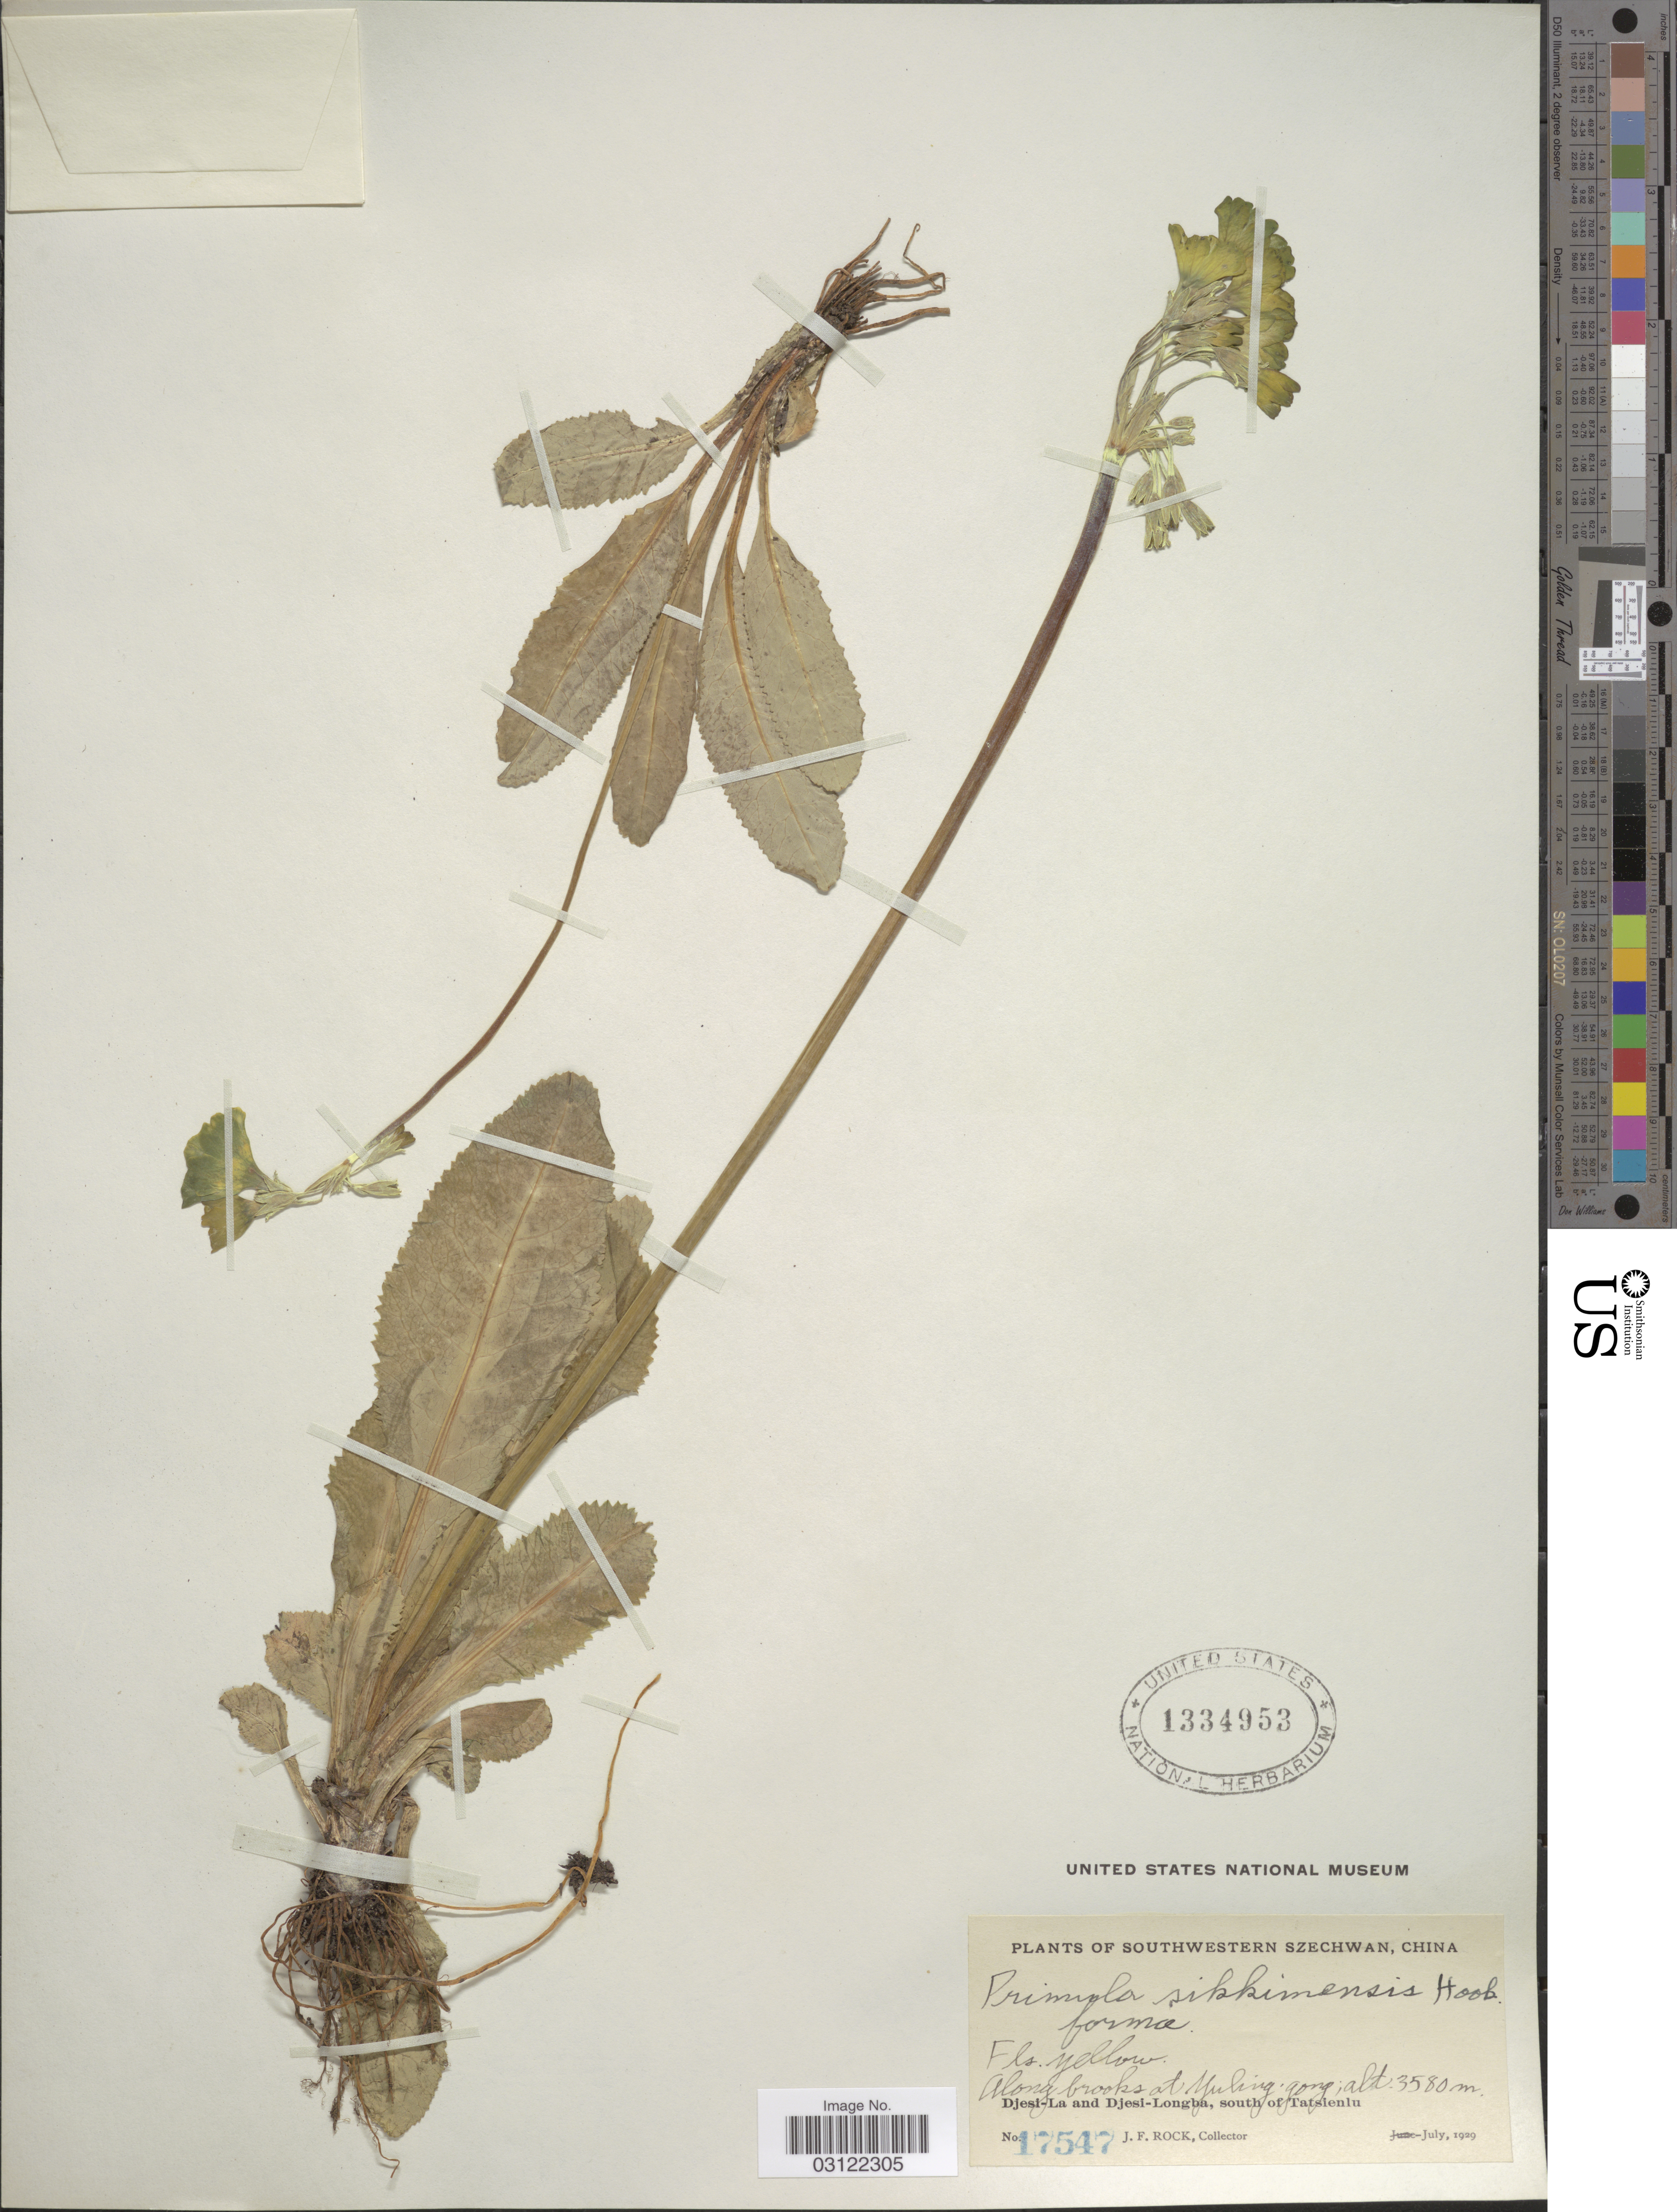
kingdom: Plantae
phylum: Tracheophyta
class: Magnoliopsida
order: Ericales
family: Primulaceae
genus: Primula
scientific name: Primula sikkimensis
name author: Hook.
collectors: J. Rock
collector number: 17547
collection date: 1929-07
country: China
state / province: Sichuan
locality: Southwestern Szechwan. Djesi-La and Djesi-Longba, south of Tatsienlu.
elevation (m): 3580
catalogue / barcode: US 1334953